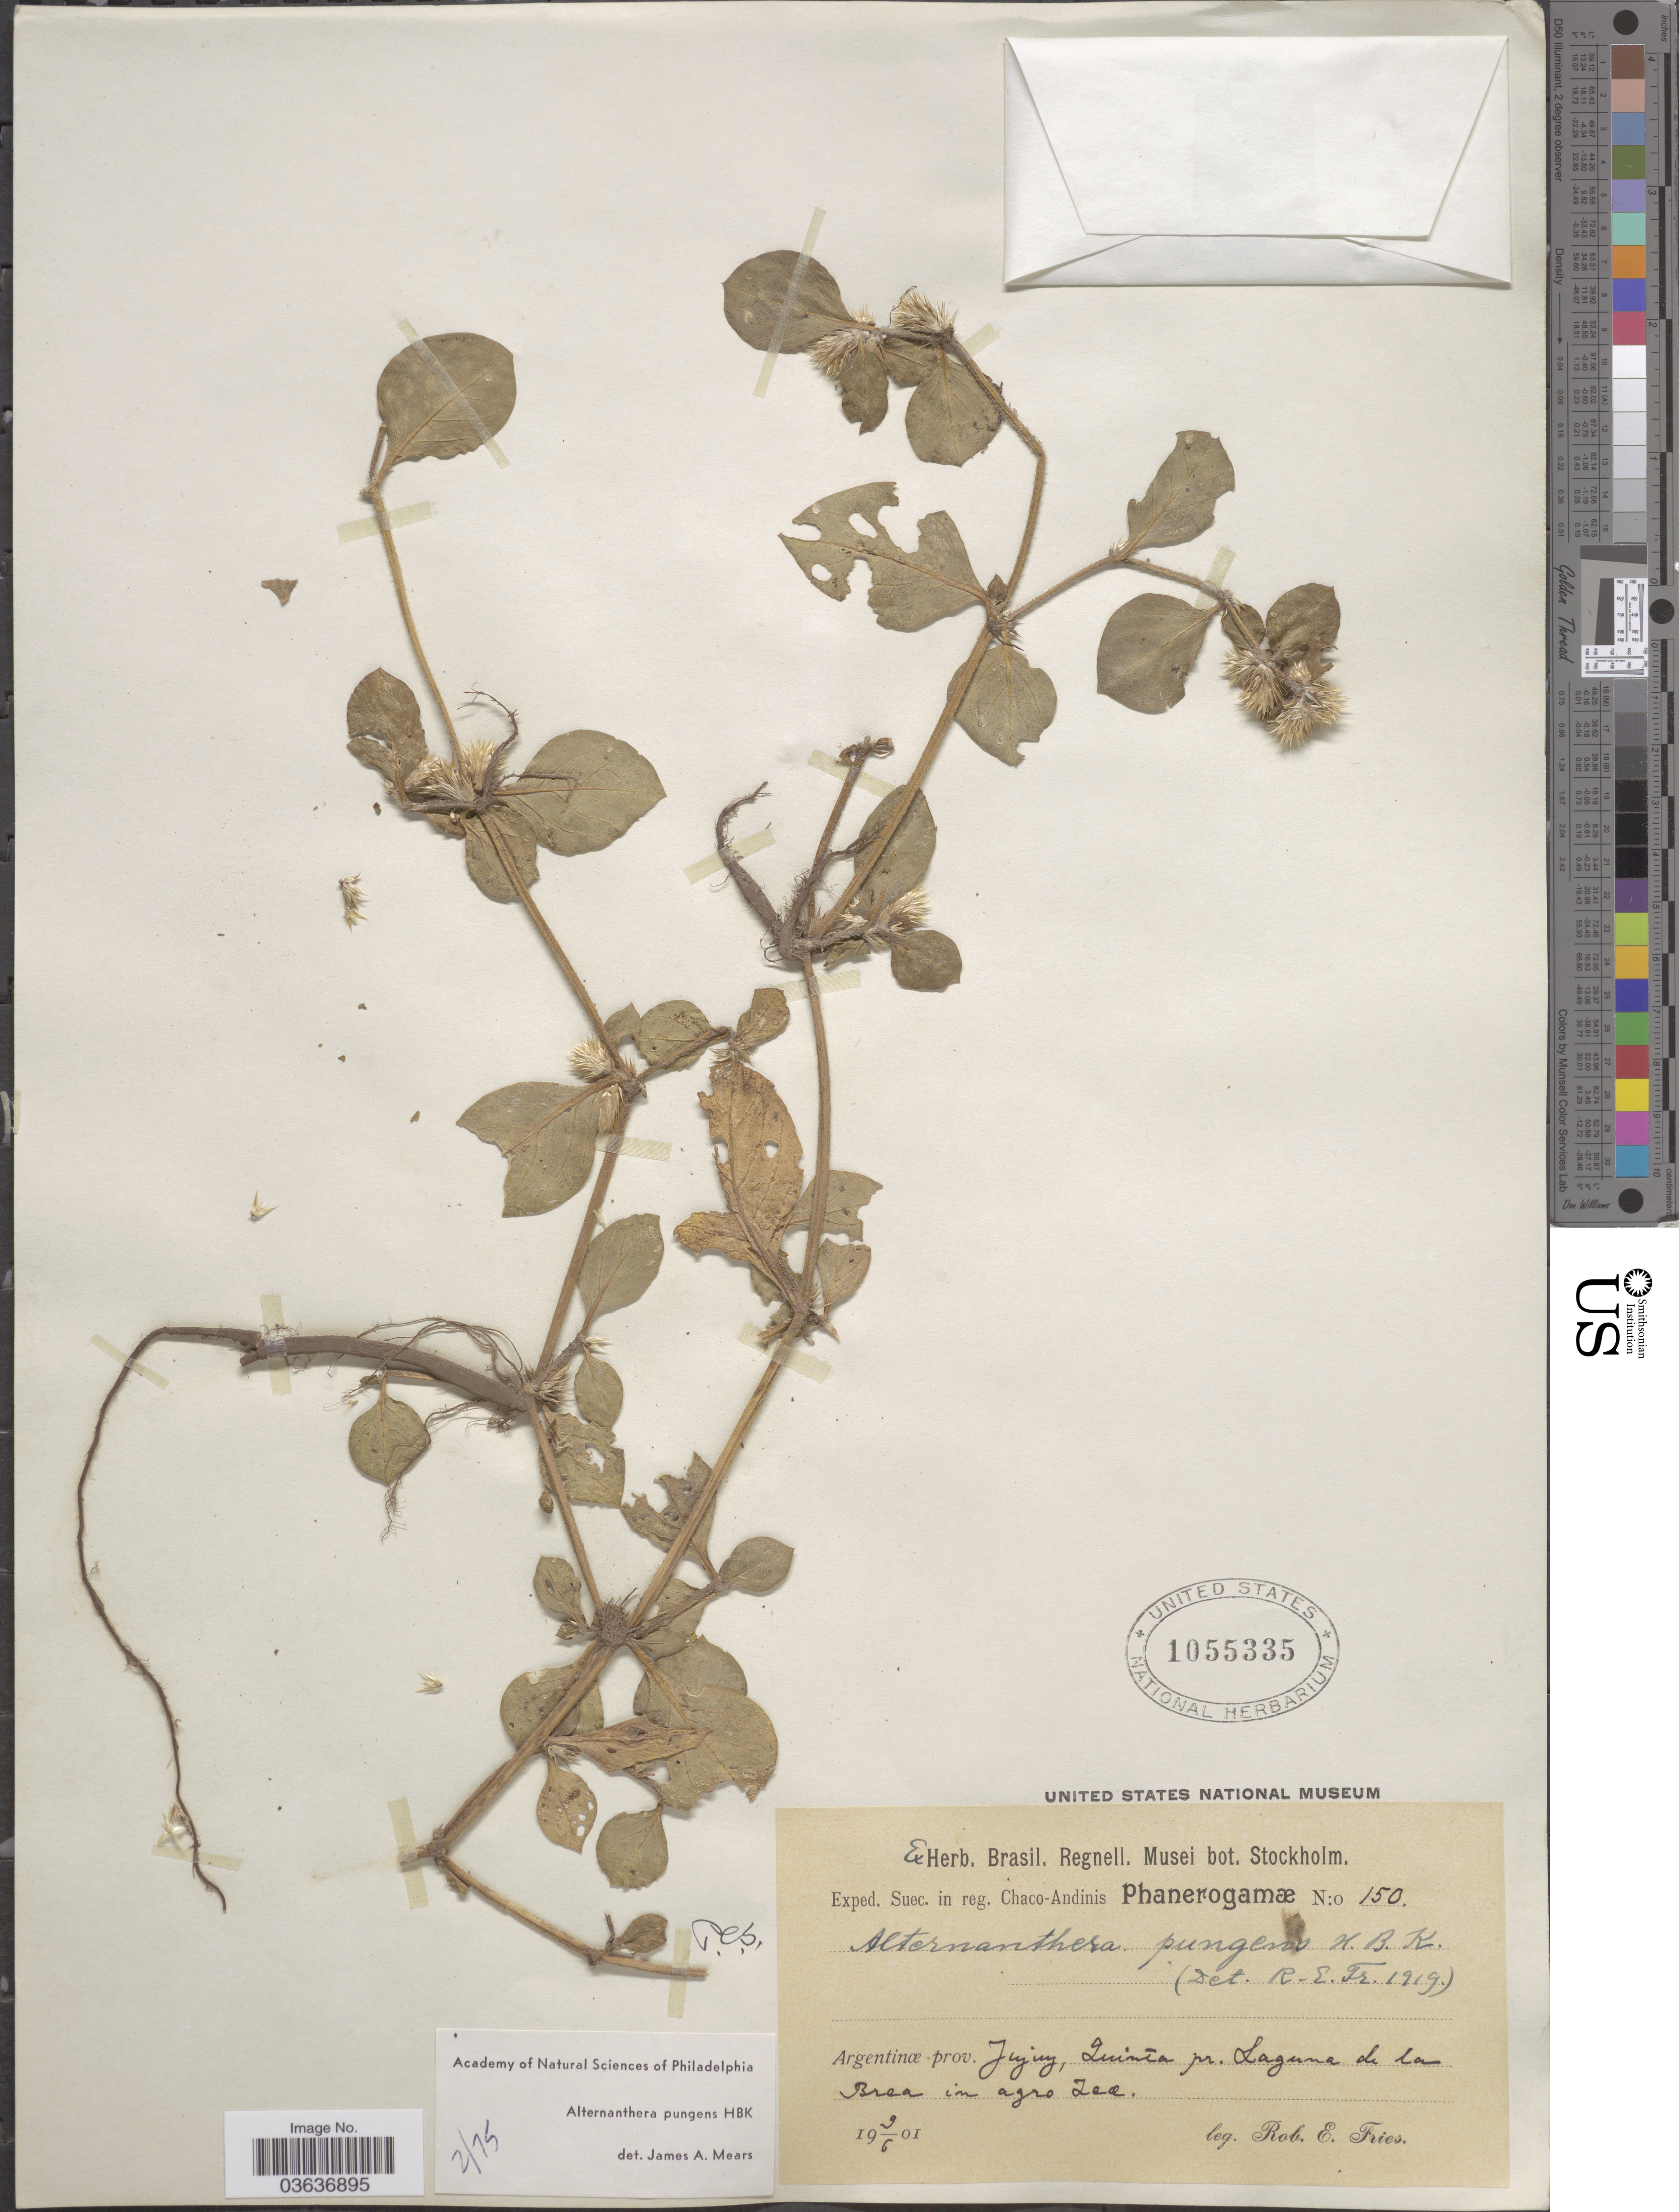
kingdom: Plantae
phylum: Tracheophyta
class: Magnoliopsida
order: Caryophyllales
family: Amaranthaceae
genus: Alternanthera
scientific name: Alternanthera pungens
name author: Kunth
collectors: R. E. Fries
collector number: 150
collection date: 1901-06-09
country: Argentina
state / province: Jujuy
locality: Quinta pr. Laguna de la Brea in agro Zea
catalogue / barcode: US 1055335